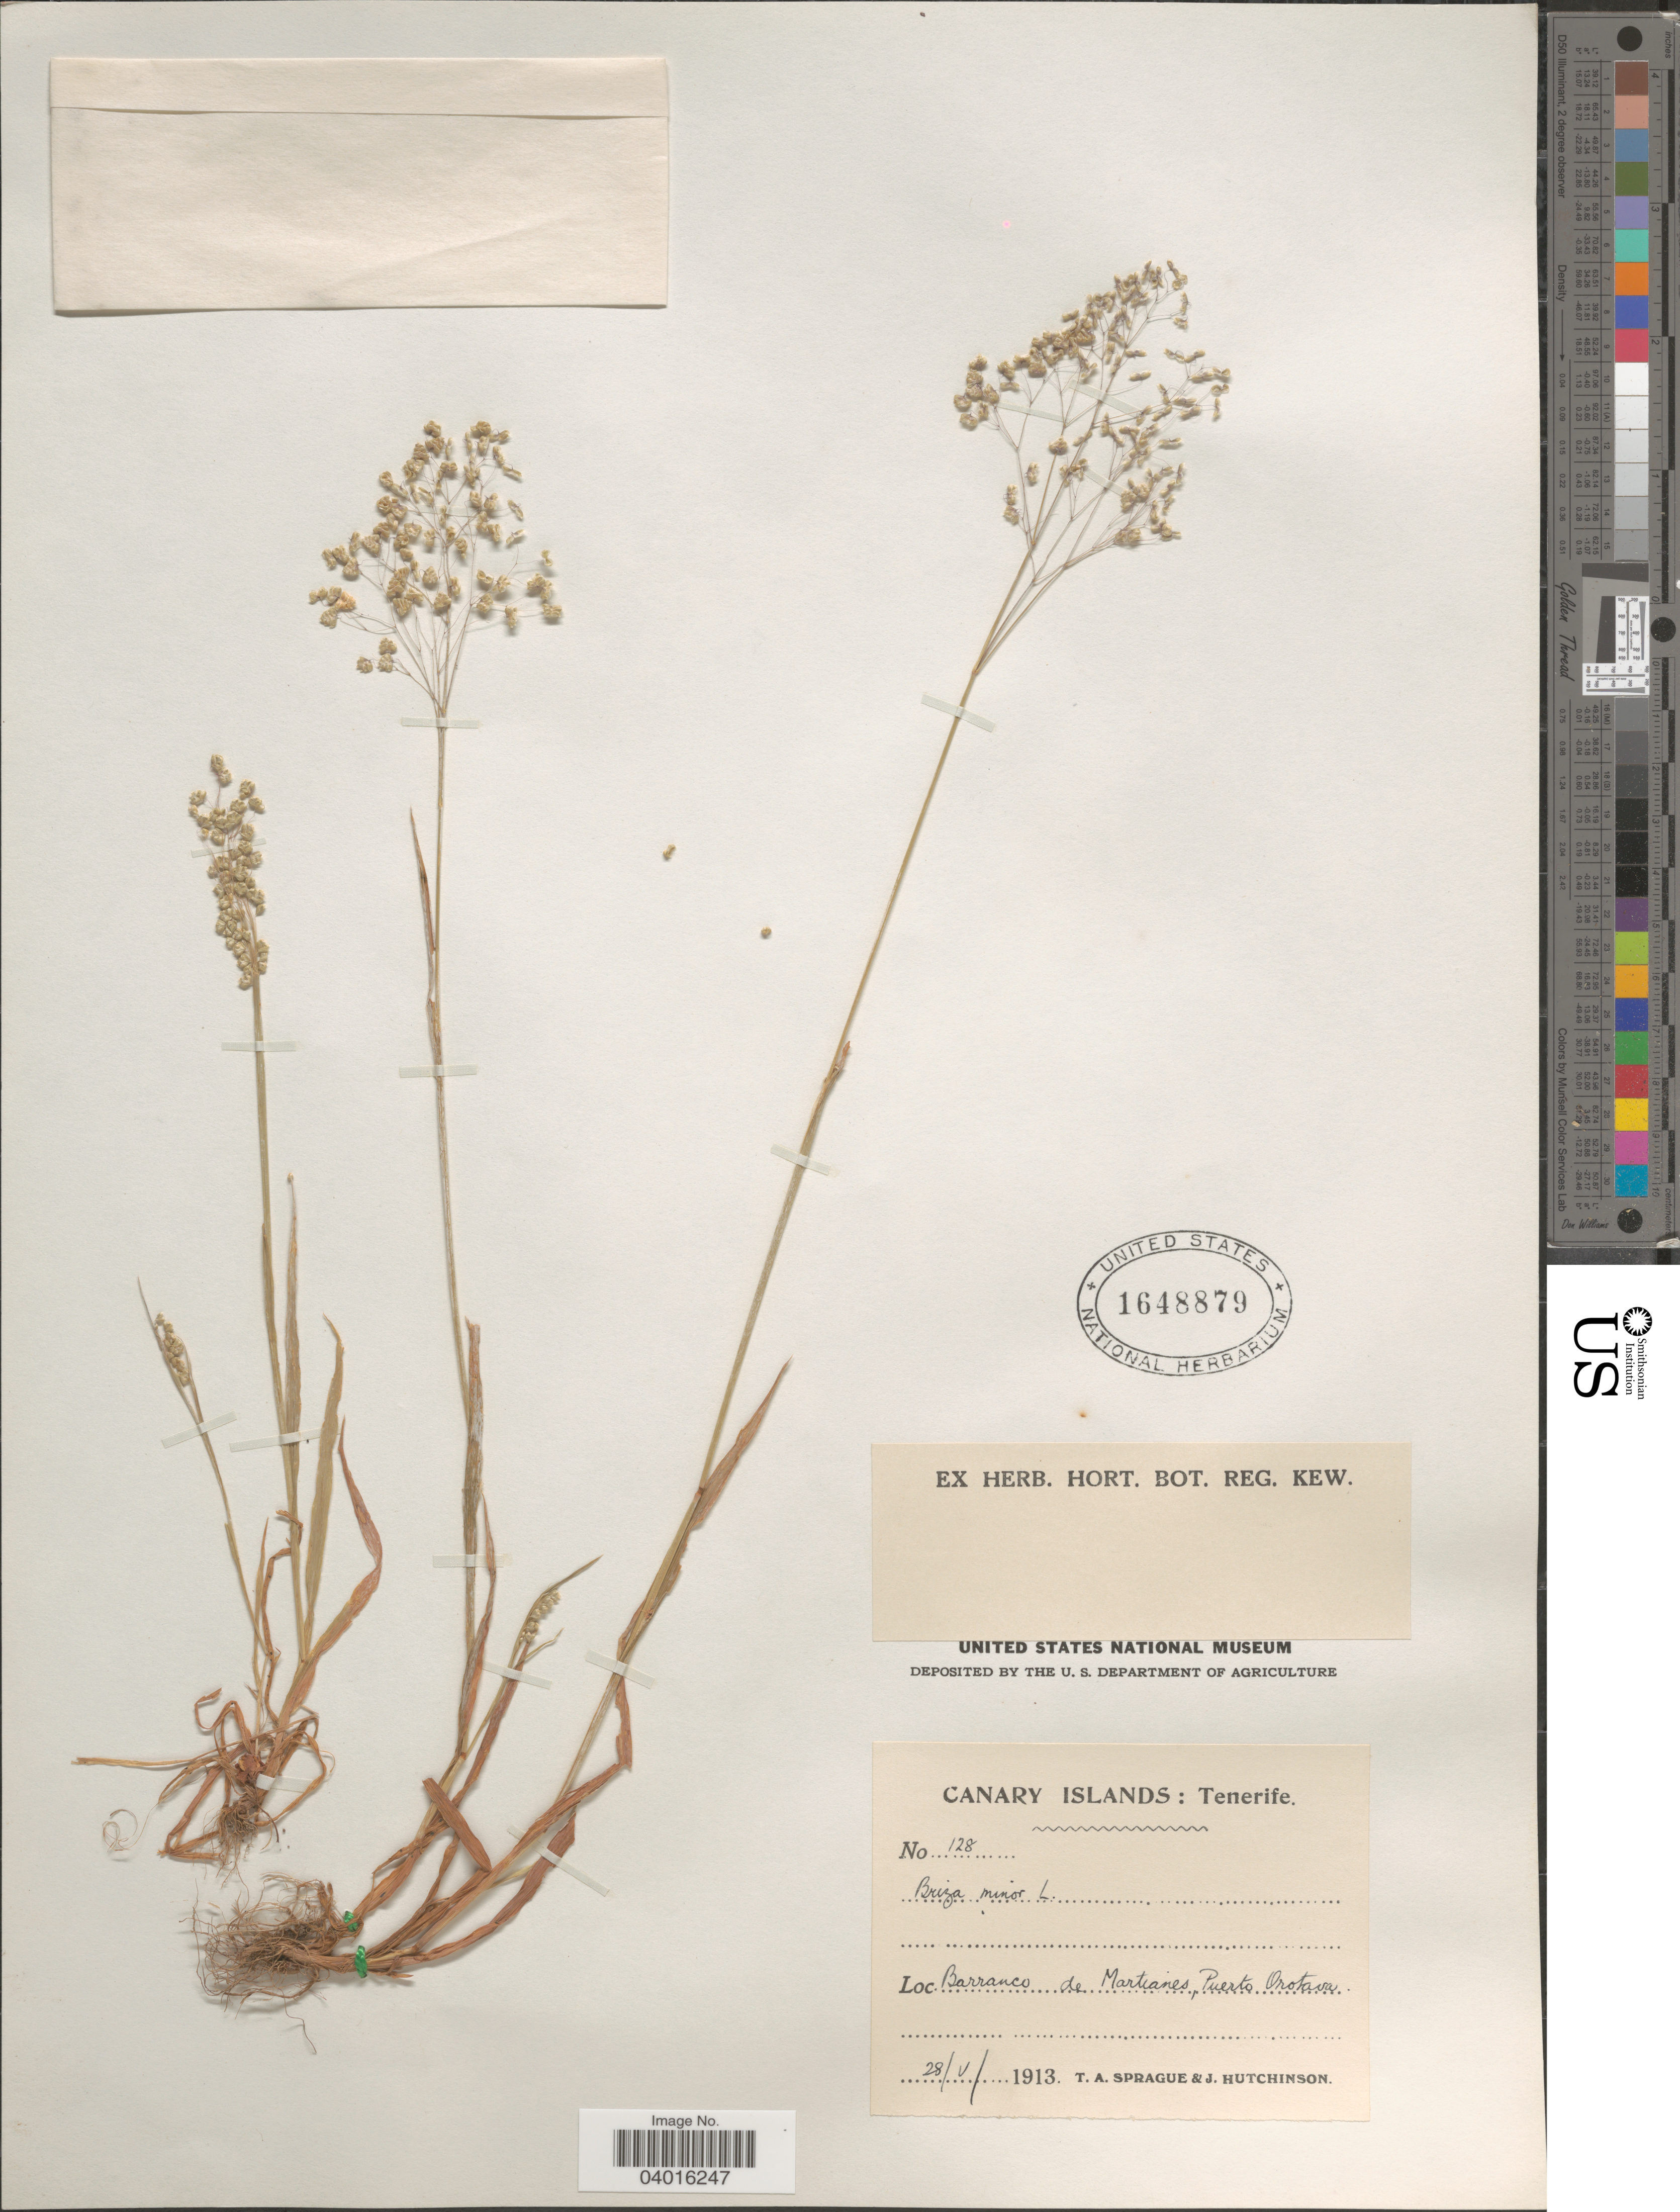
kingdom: Plantae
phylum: Tracheophyta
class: Liliopsida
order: Poales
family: Poaceae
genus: Briza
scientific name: Briza minor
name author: L.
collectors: T. A. Sprague & J. Hutchinson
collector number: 128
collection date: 1913-05-28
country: Spain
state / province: Canarias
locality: Canary Islands: Tenerife. Barranco de Martianes, Puerto Orotava.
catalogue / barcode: US 1648879